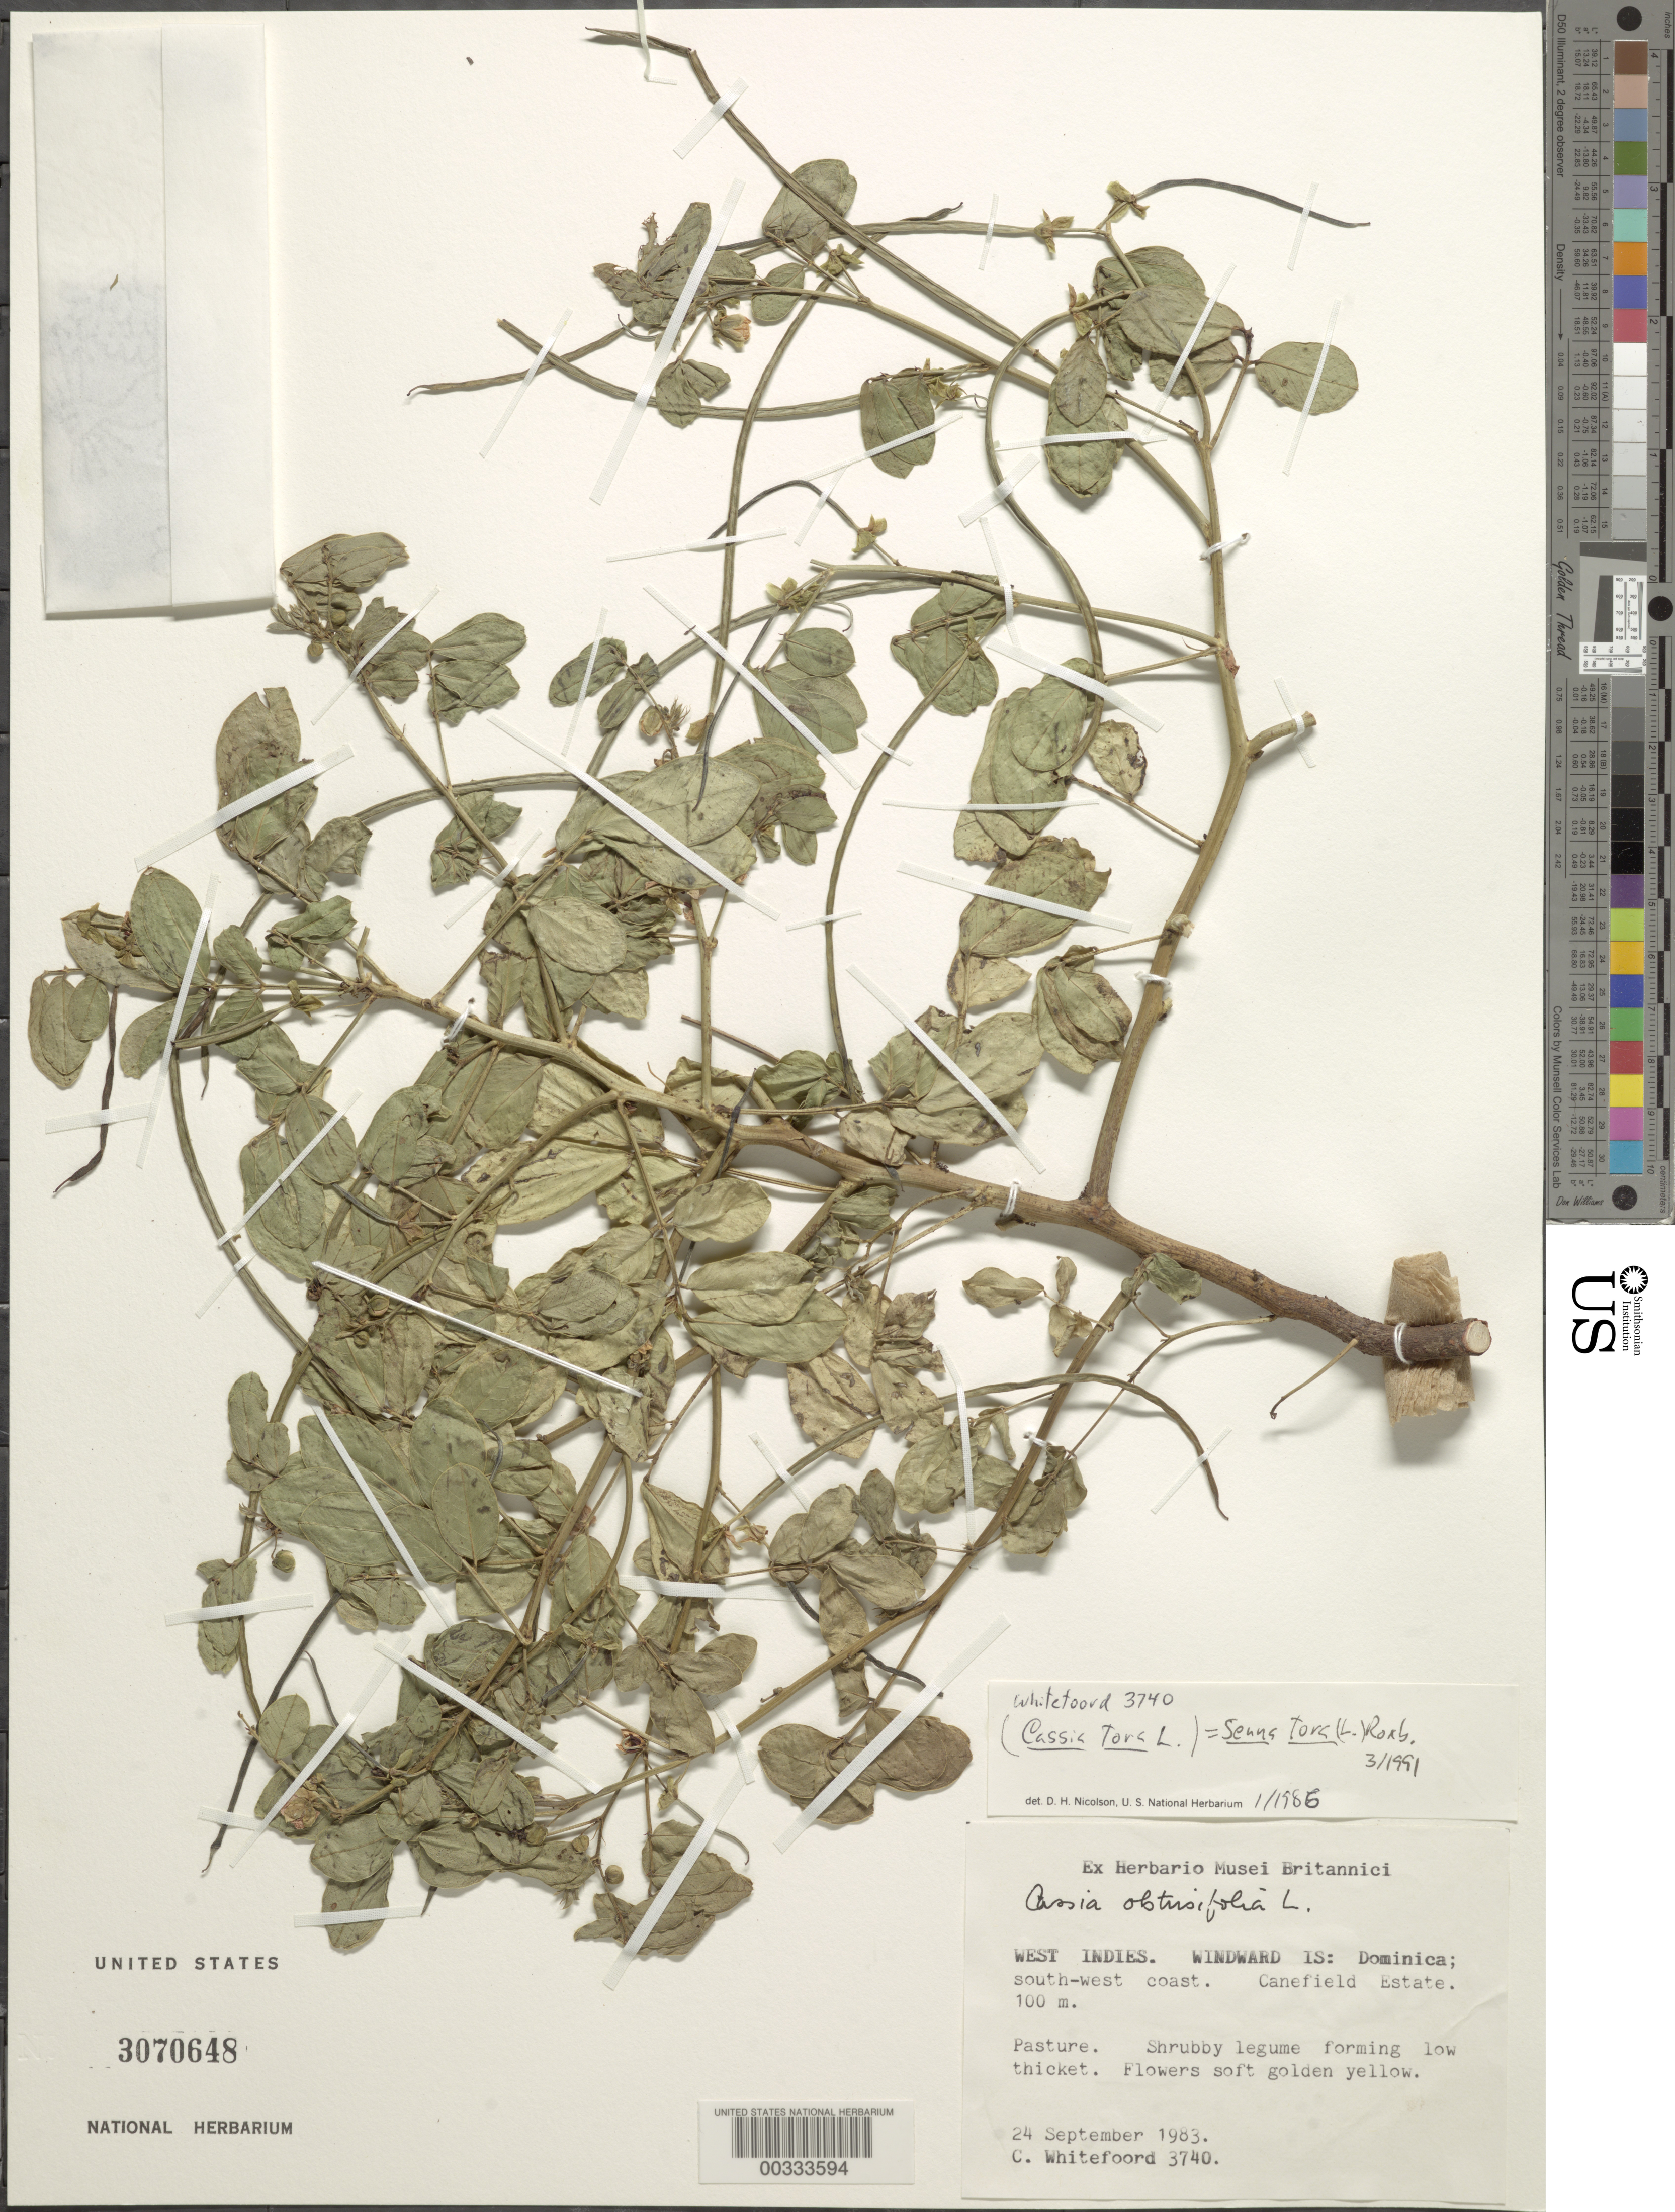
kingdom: Plantae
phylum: Tracheophyta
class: Magnoliopsida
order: Fabales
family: Fabaceae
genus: Senna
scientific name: Senna tora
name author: (L.) Roxb.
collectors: C. Whitefoord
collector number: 3740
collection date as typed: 24 Sep 1983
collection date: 1983-09-24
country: Dominica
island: Dominica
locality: South-west coast; canefield estate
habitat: Pasture; low thicket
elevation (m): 100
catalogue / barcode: US 3070648